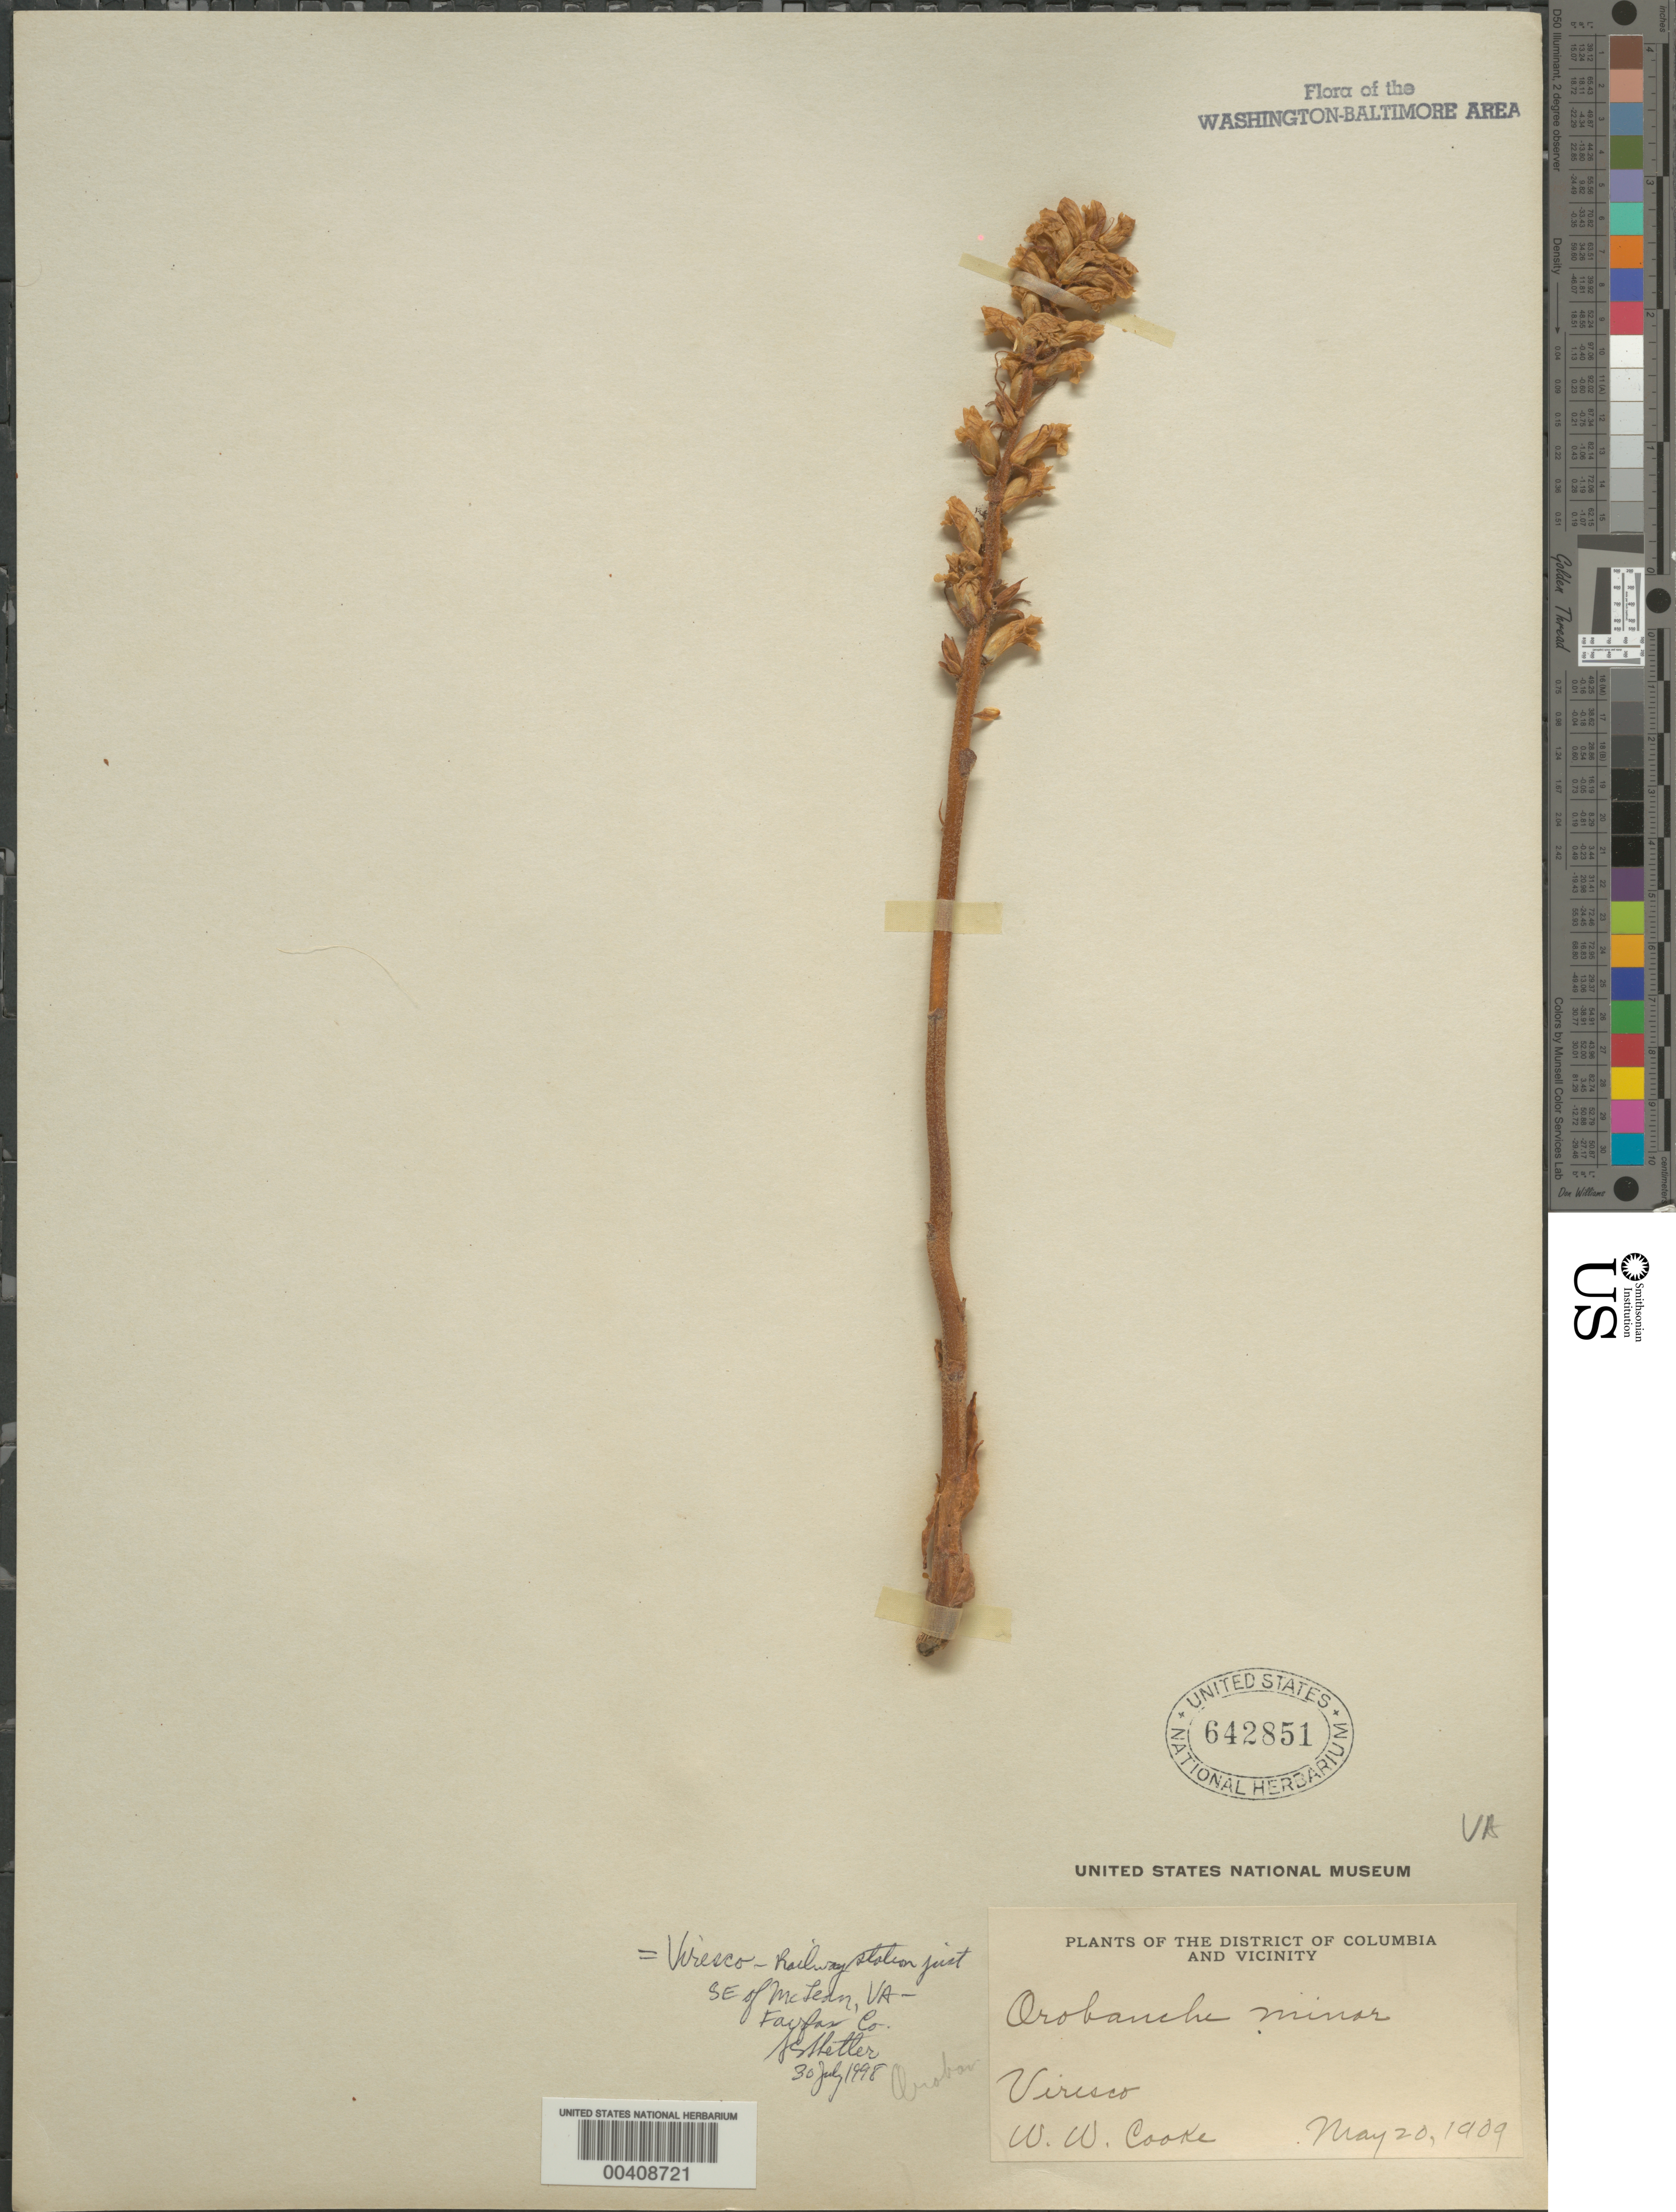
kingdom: Plantae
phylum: Tracheophyta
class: Magnoliopsida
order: Lamiales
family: Orobanchaceae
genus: Orobanche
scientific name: Orobanche minor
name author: Sm.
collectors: W. W. Cooke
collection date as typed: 20 May 1909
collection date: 1909-05-20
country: United States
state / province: Virginia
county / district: Fairfax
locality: Viresco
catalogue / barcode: US 642851